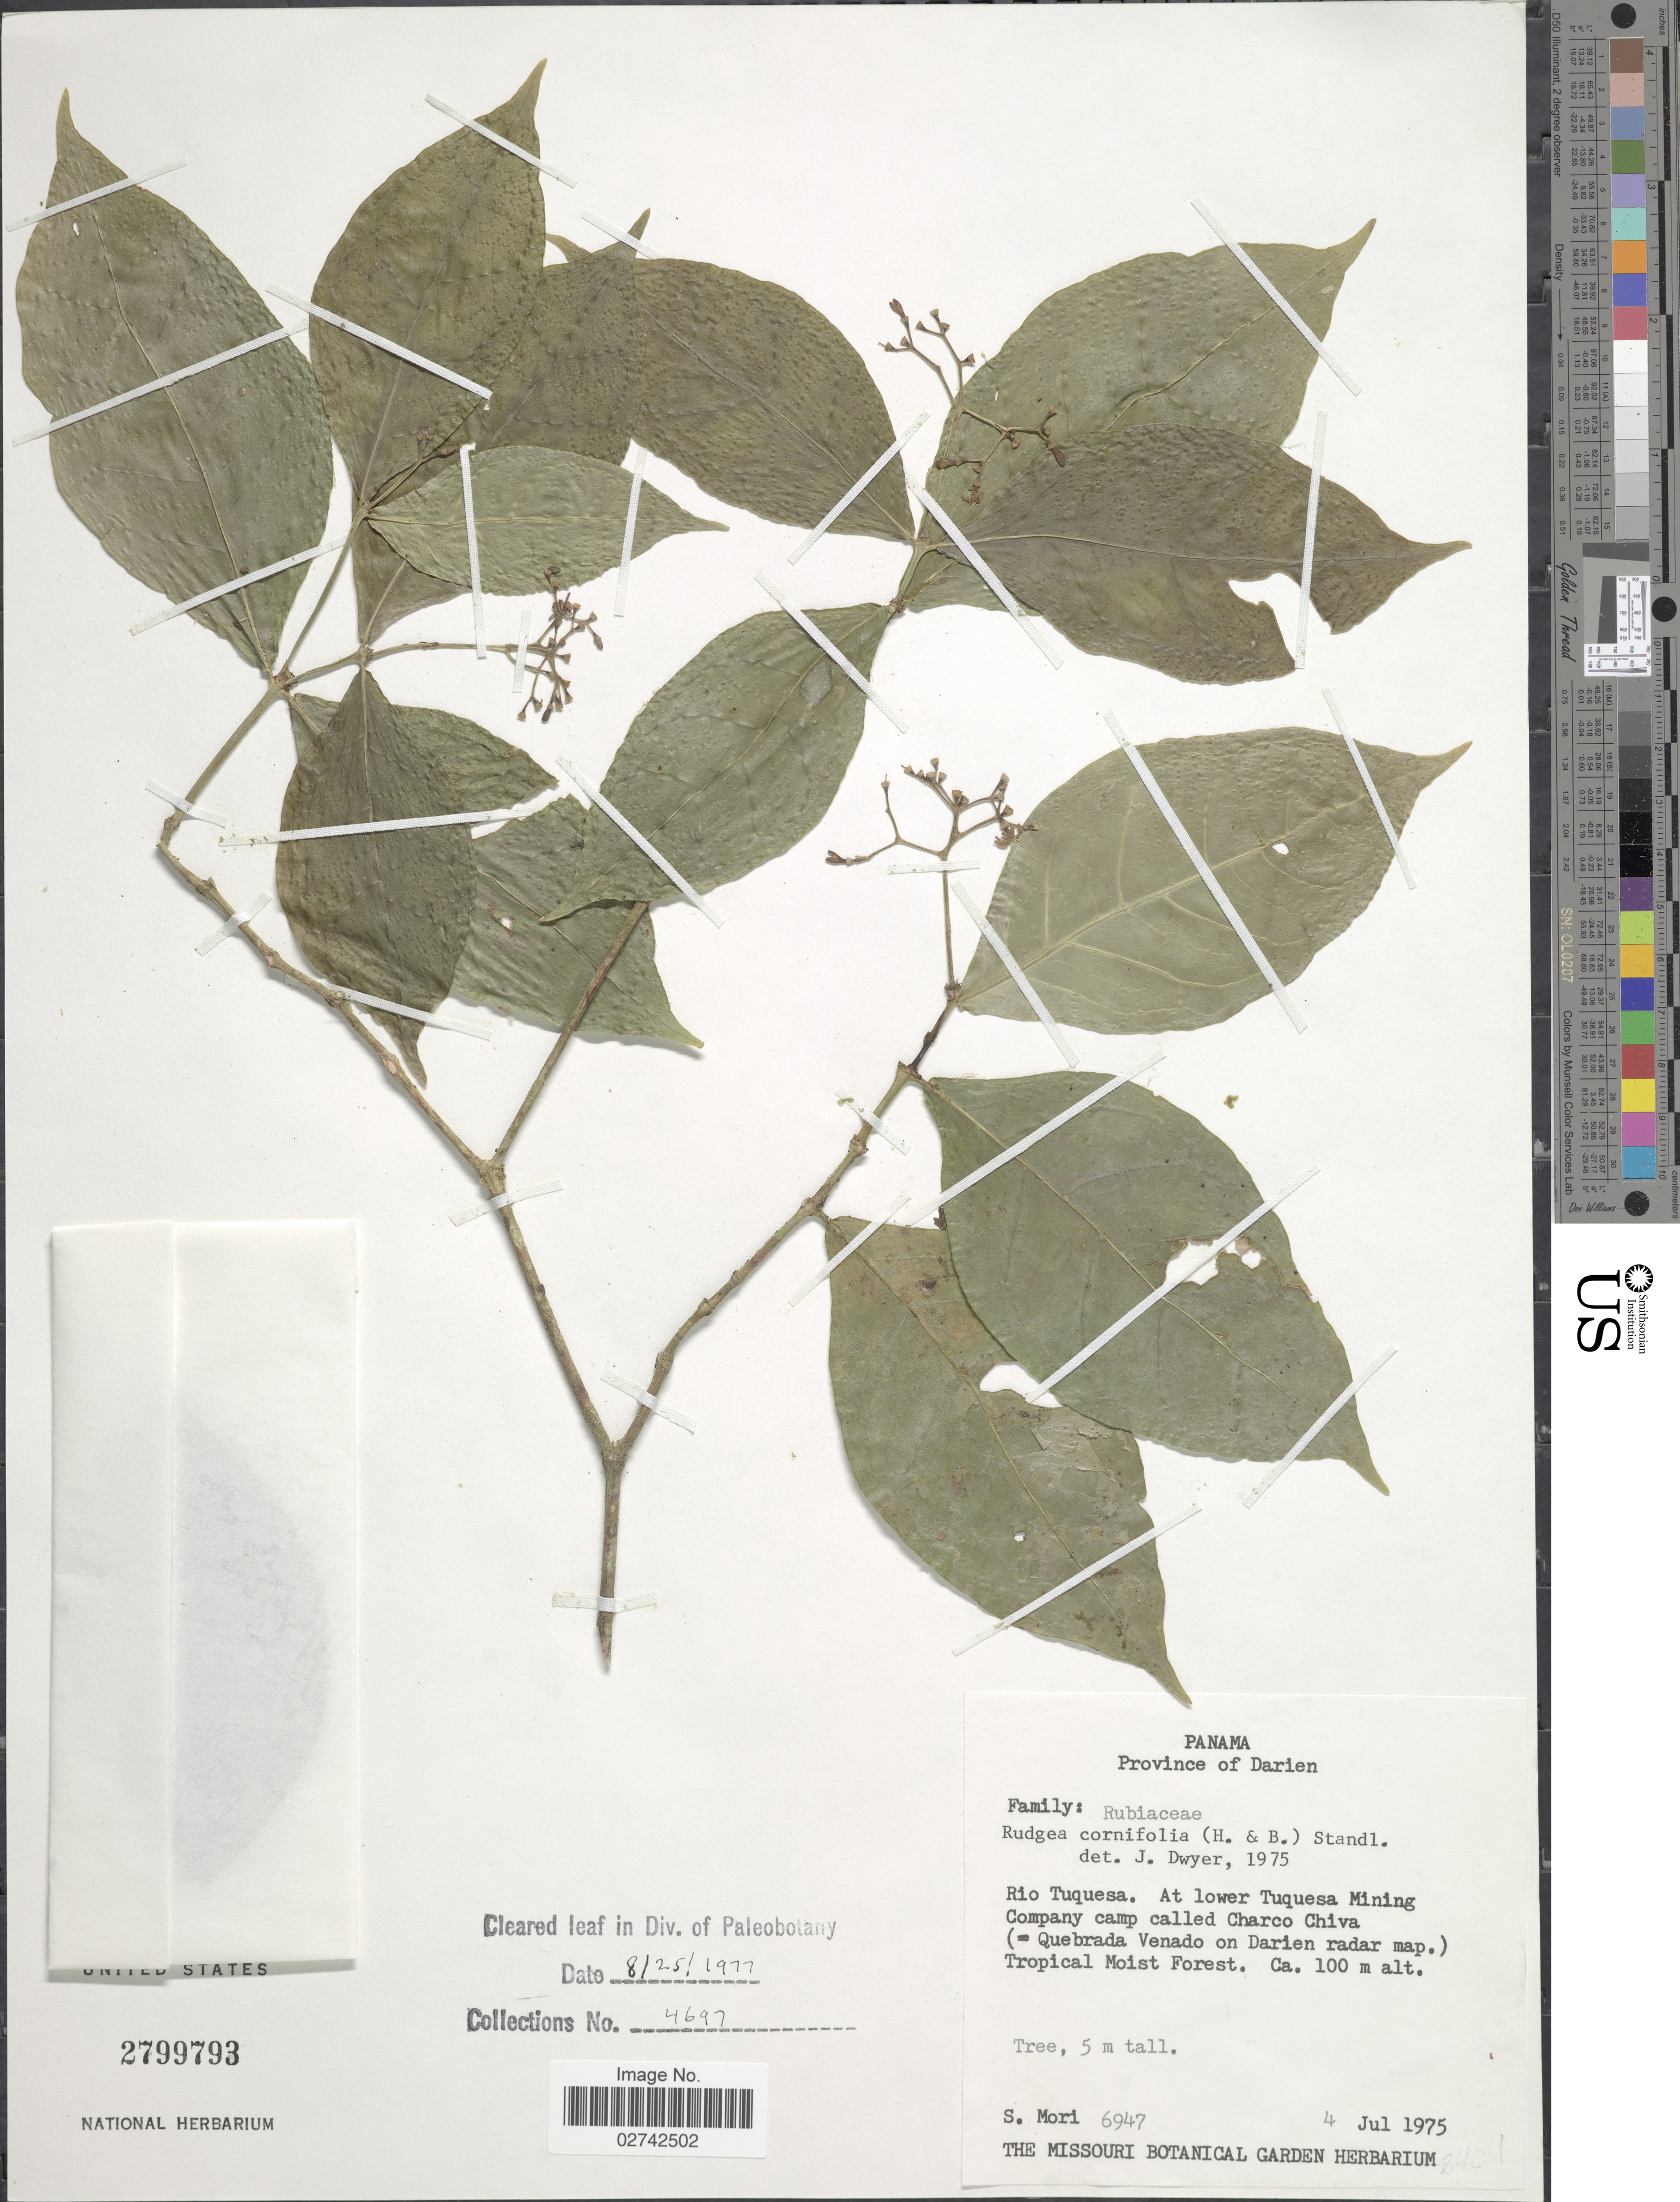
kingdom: Plantae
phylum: Tracheophyta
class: Magnoliopsida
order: Gentianales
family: Rubiaceae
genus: Rudgea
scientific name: Rudgea cornifolia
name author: (Kunth) Standl.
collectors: S. Mori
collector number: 6947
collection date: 1975-07-04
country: Panama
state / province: Darién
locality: Province of Darien, Rio Tuquesa, At Lower Tuquesa Mining Company camp called Charco Chiva (Quebrada Venado on Darien radar map.)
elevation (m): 100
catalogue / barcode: US 2799793